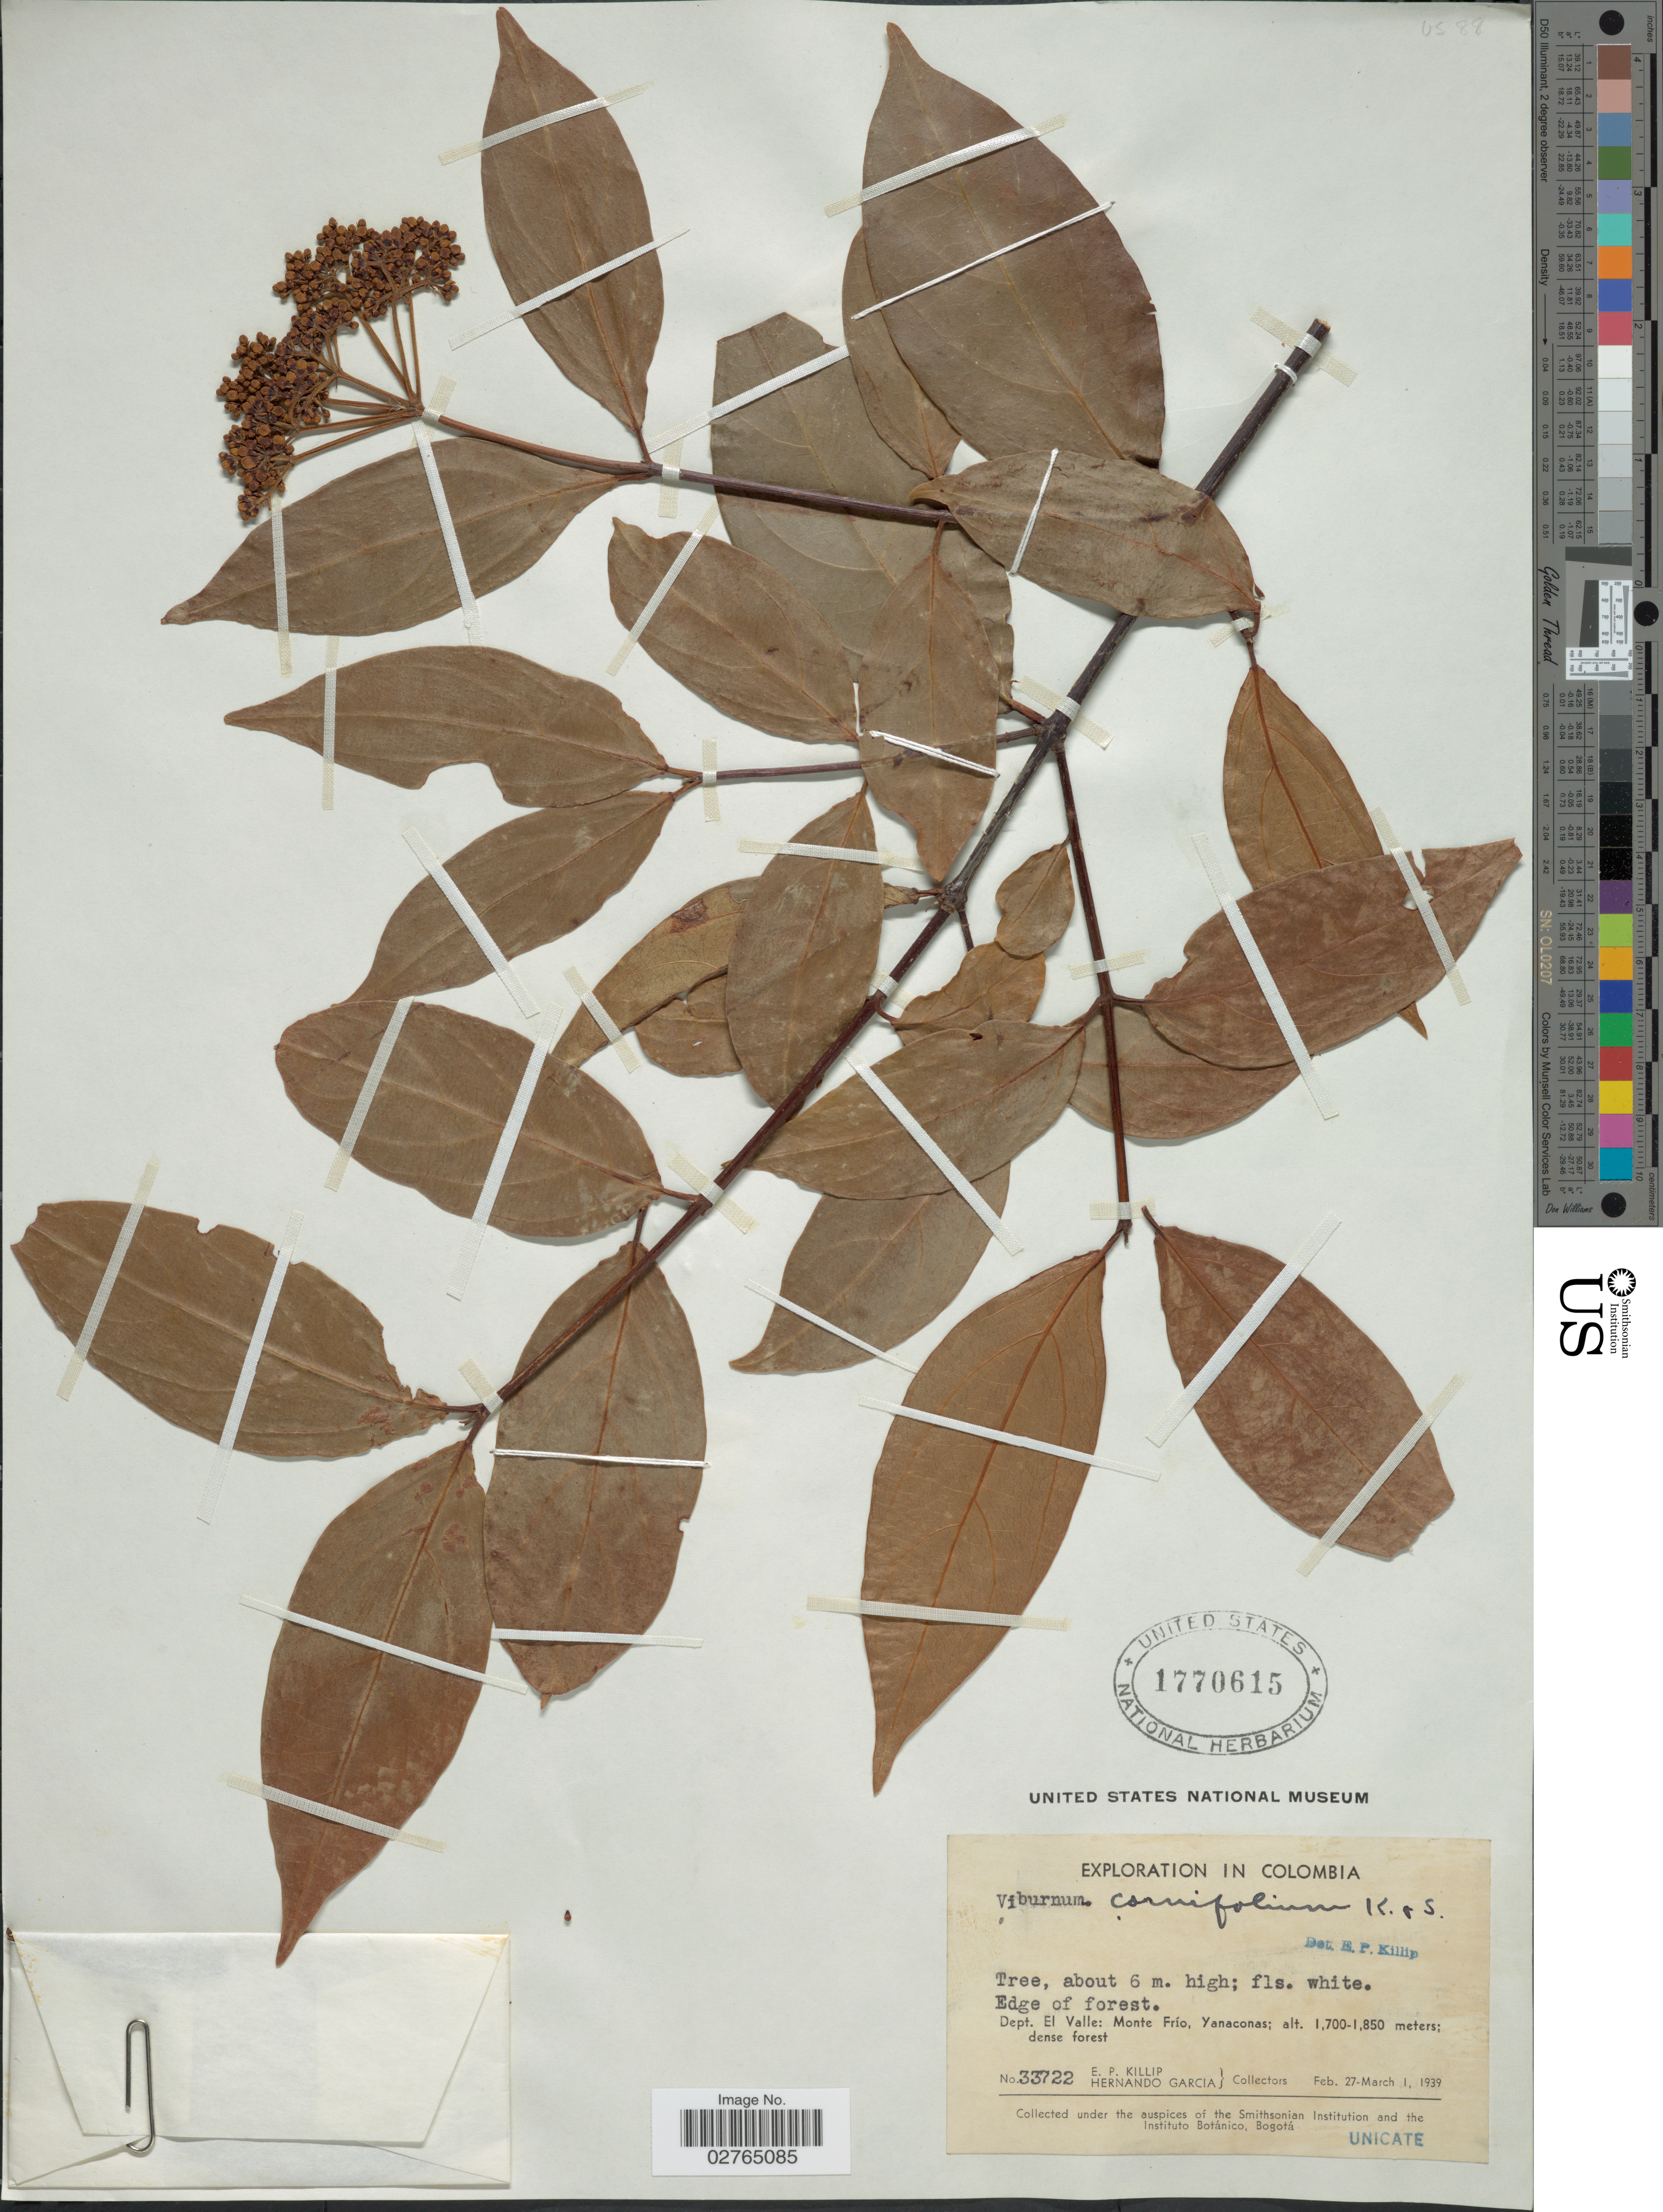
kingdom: Plantae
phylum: Tracheophyta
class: Magnoliopsida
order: Dipsacales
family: Viburnaceae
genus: Viburnum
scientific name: Viburnum cornifolium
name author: Killip & A.C. Sm.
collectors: E. P. Killip & H. Garcia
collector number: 33722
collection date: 1939-02-27/1939-03-01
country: Colombia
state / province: Valle del Cauca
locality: Dept. El Valle: Monte Frío, Yanaconas.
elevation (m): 1700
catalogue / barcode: US 1770615